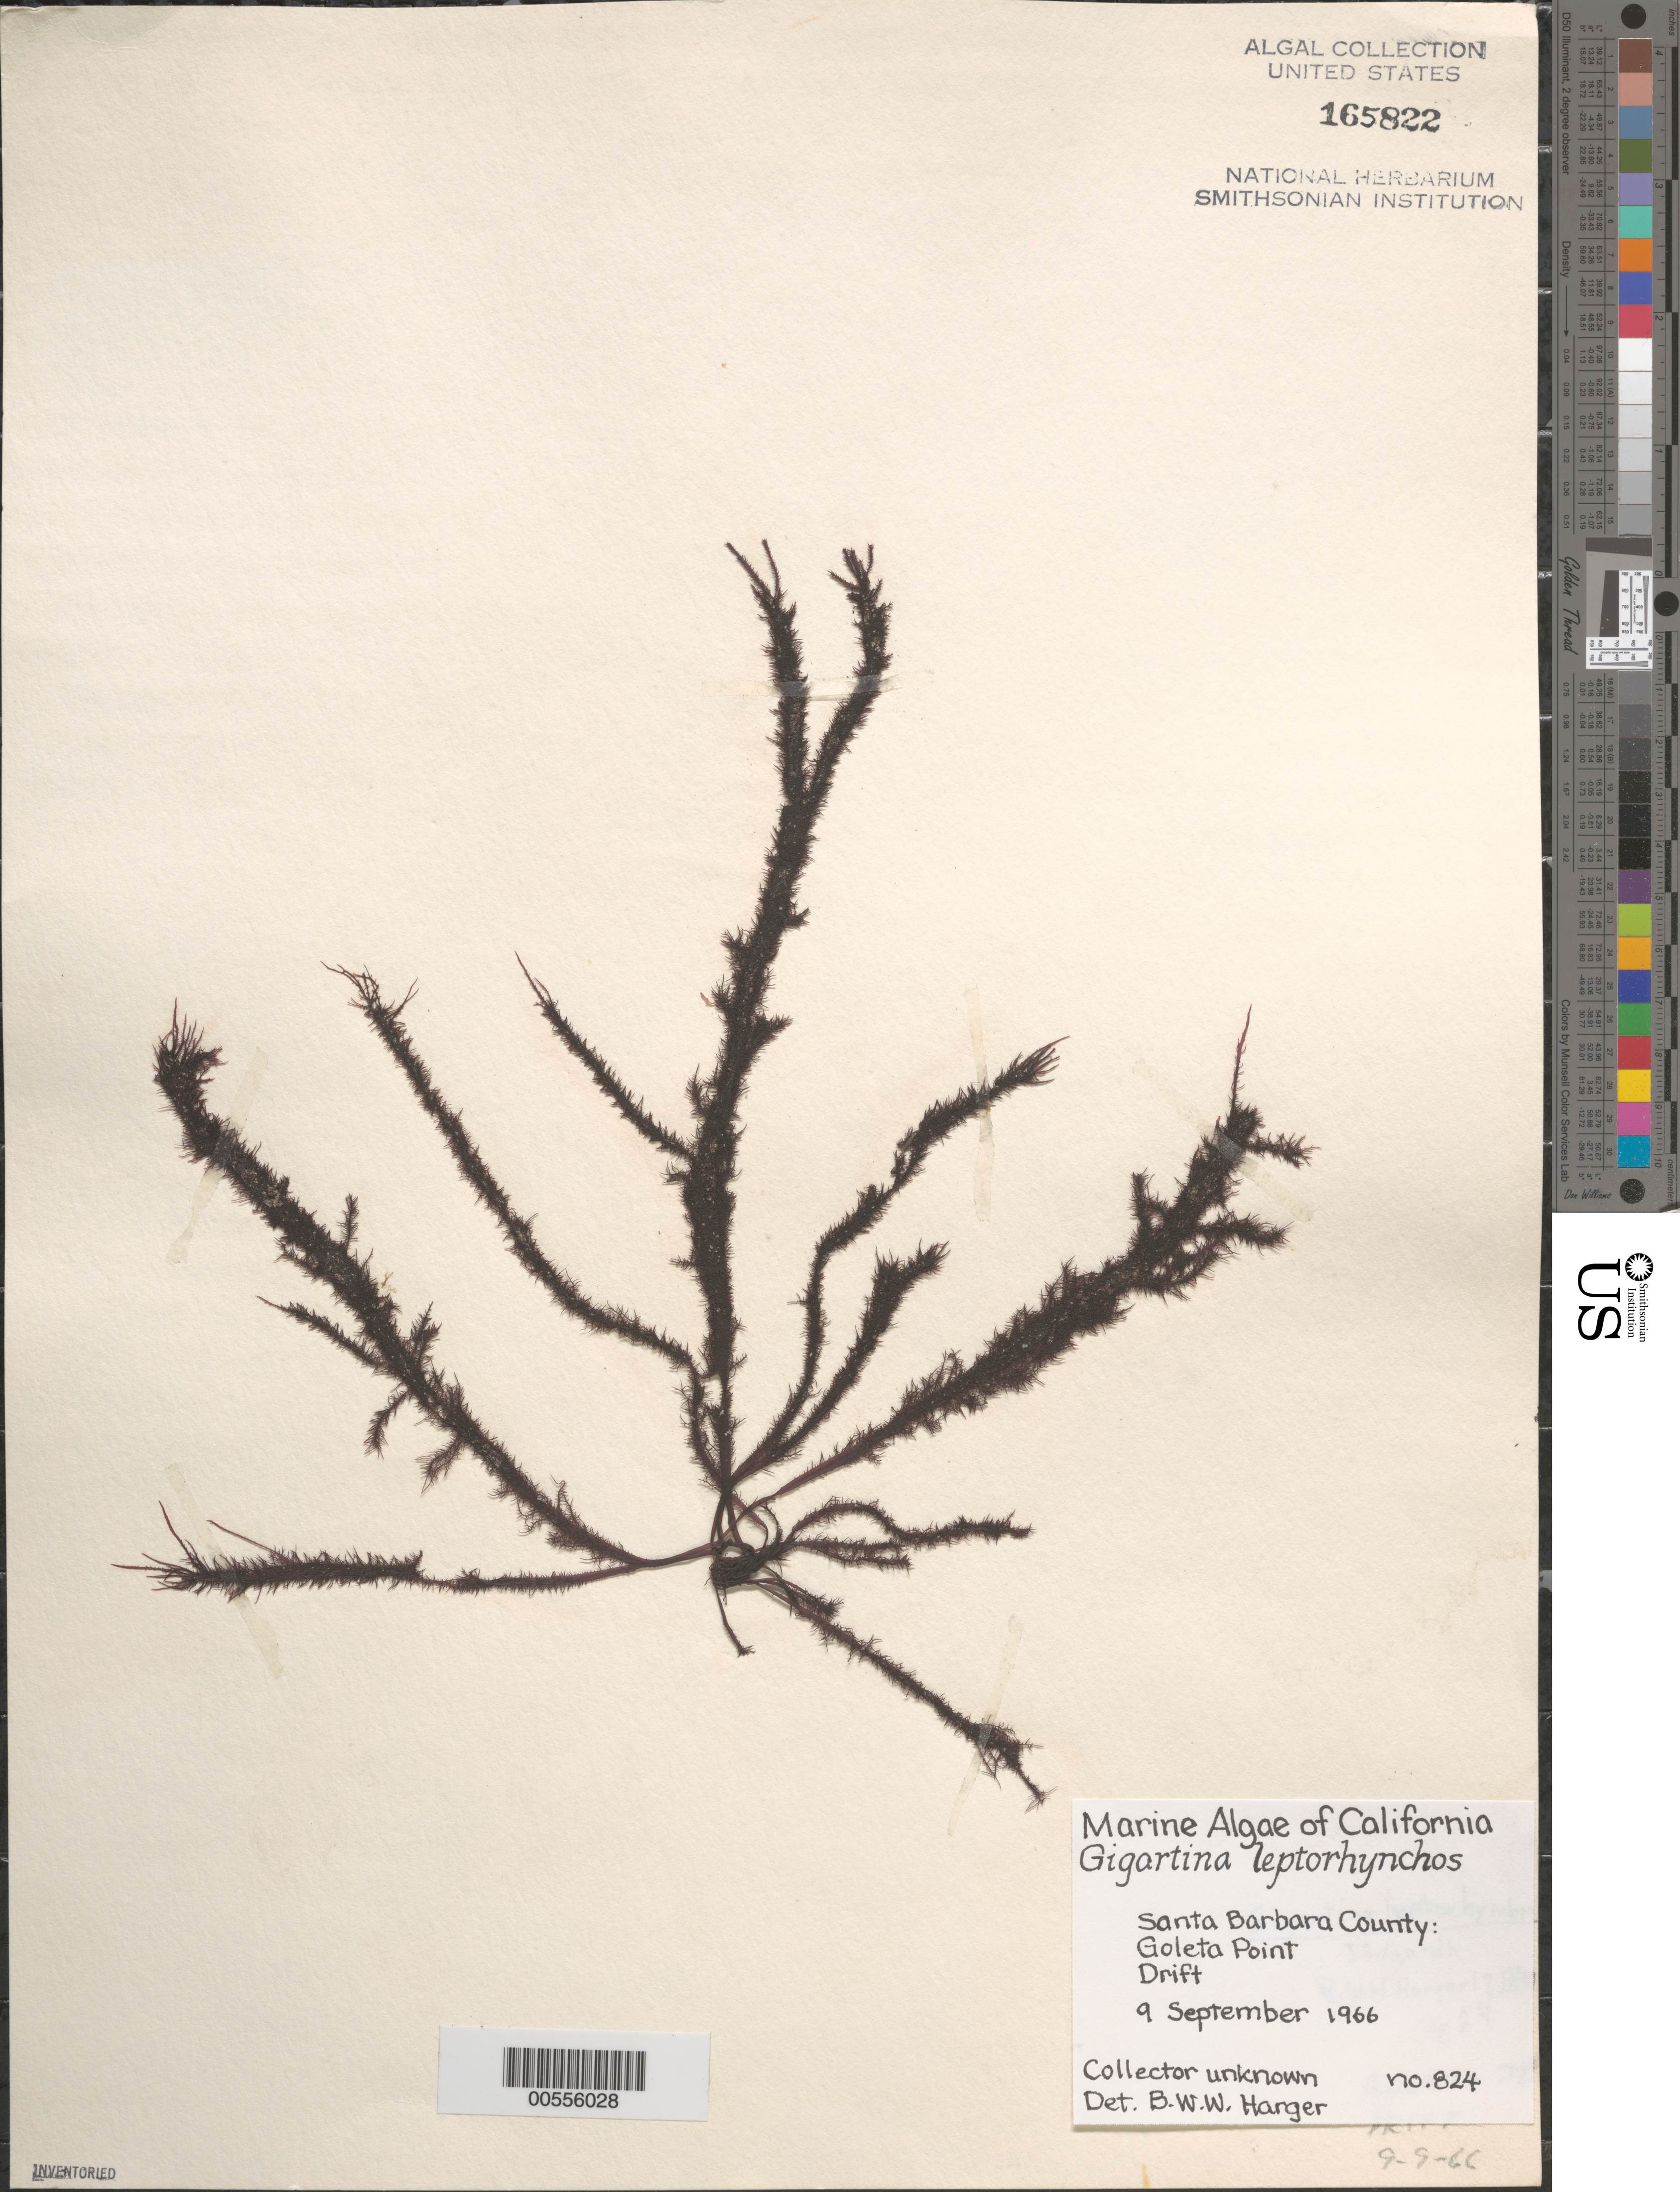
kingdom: Plantae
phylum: Rhodophyta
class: Florideophyceae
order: Gigartinales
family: Gigartinaceae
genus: Mazzaella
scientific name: Mazzaella leptorhynchos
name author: (J. Agardh) Leister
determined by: Algae name updating Project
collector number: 824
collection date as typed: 09 Sep 1966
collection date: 1966-09-09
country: United States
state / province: California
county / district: Santa Barbara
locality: Goleta Point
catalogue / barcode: US 165822